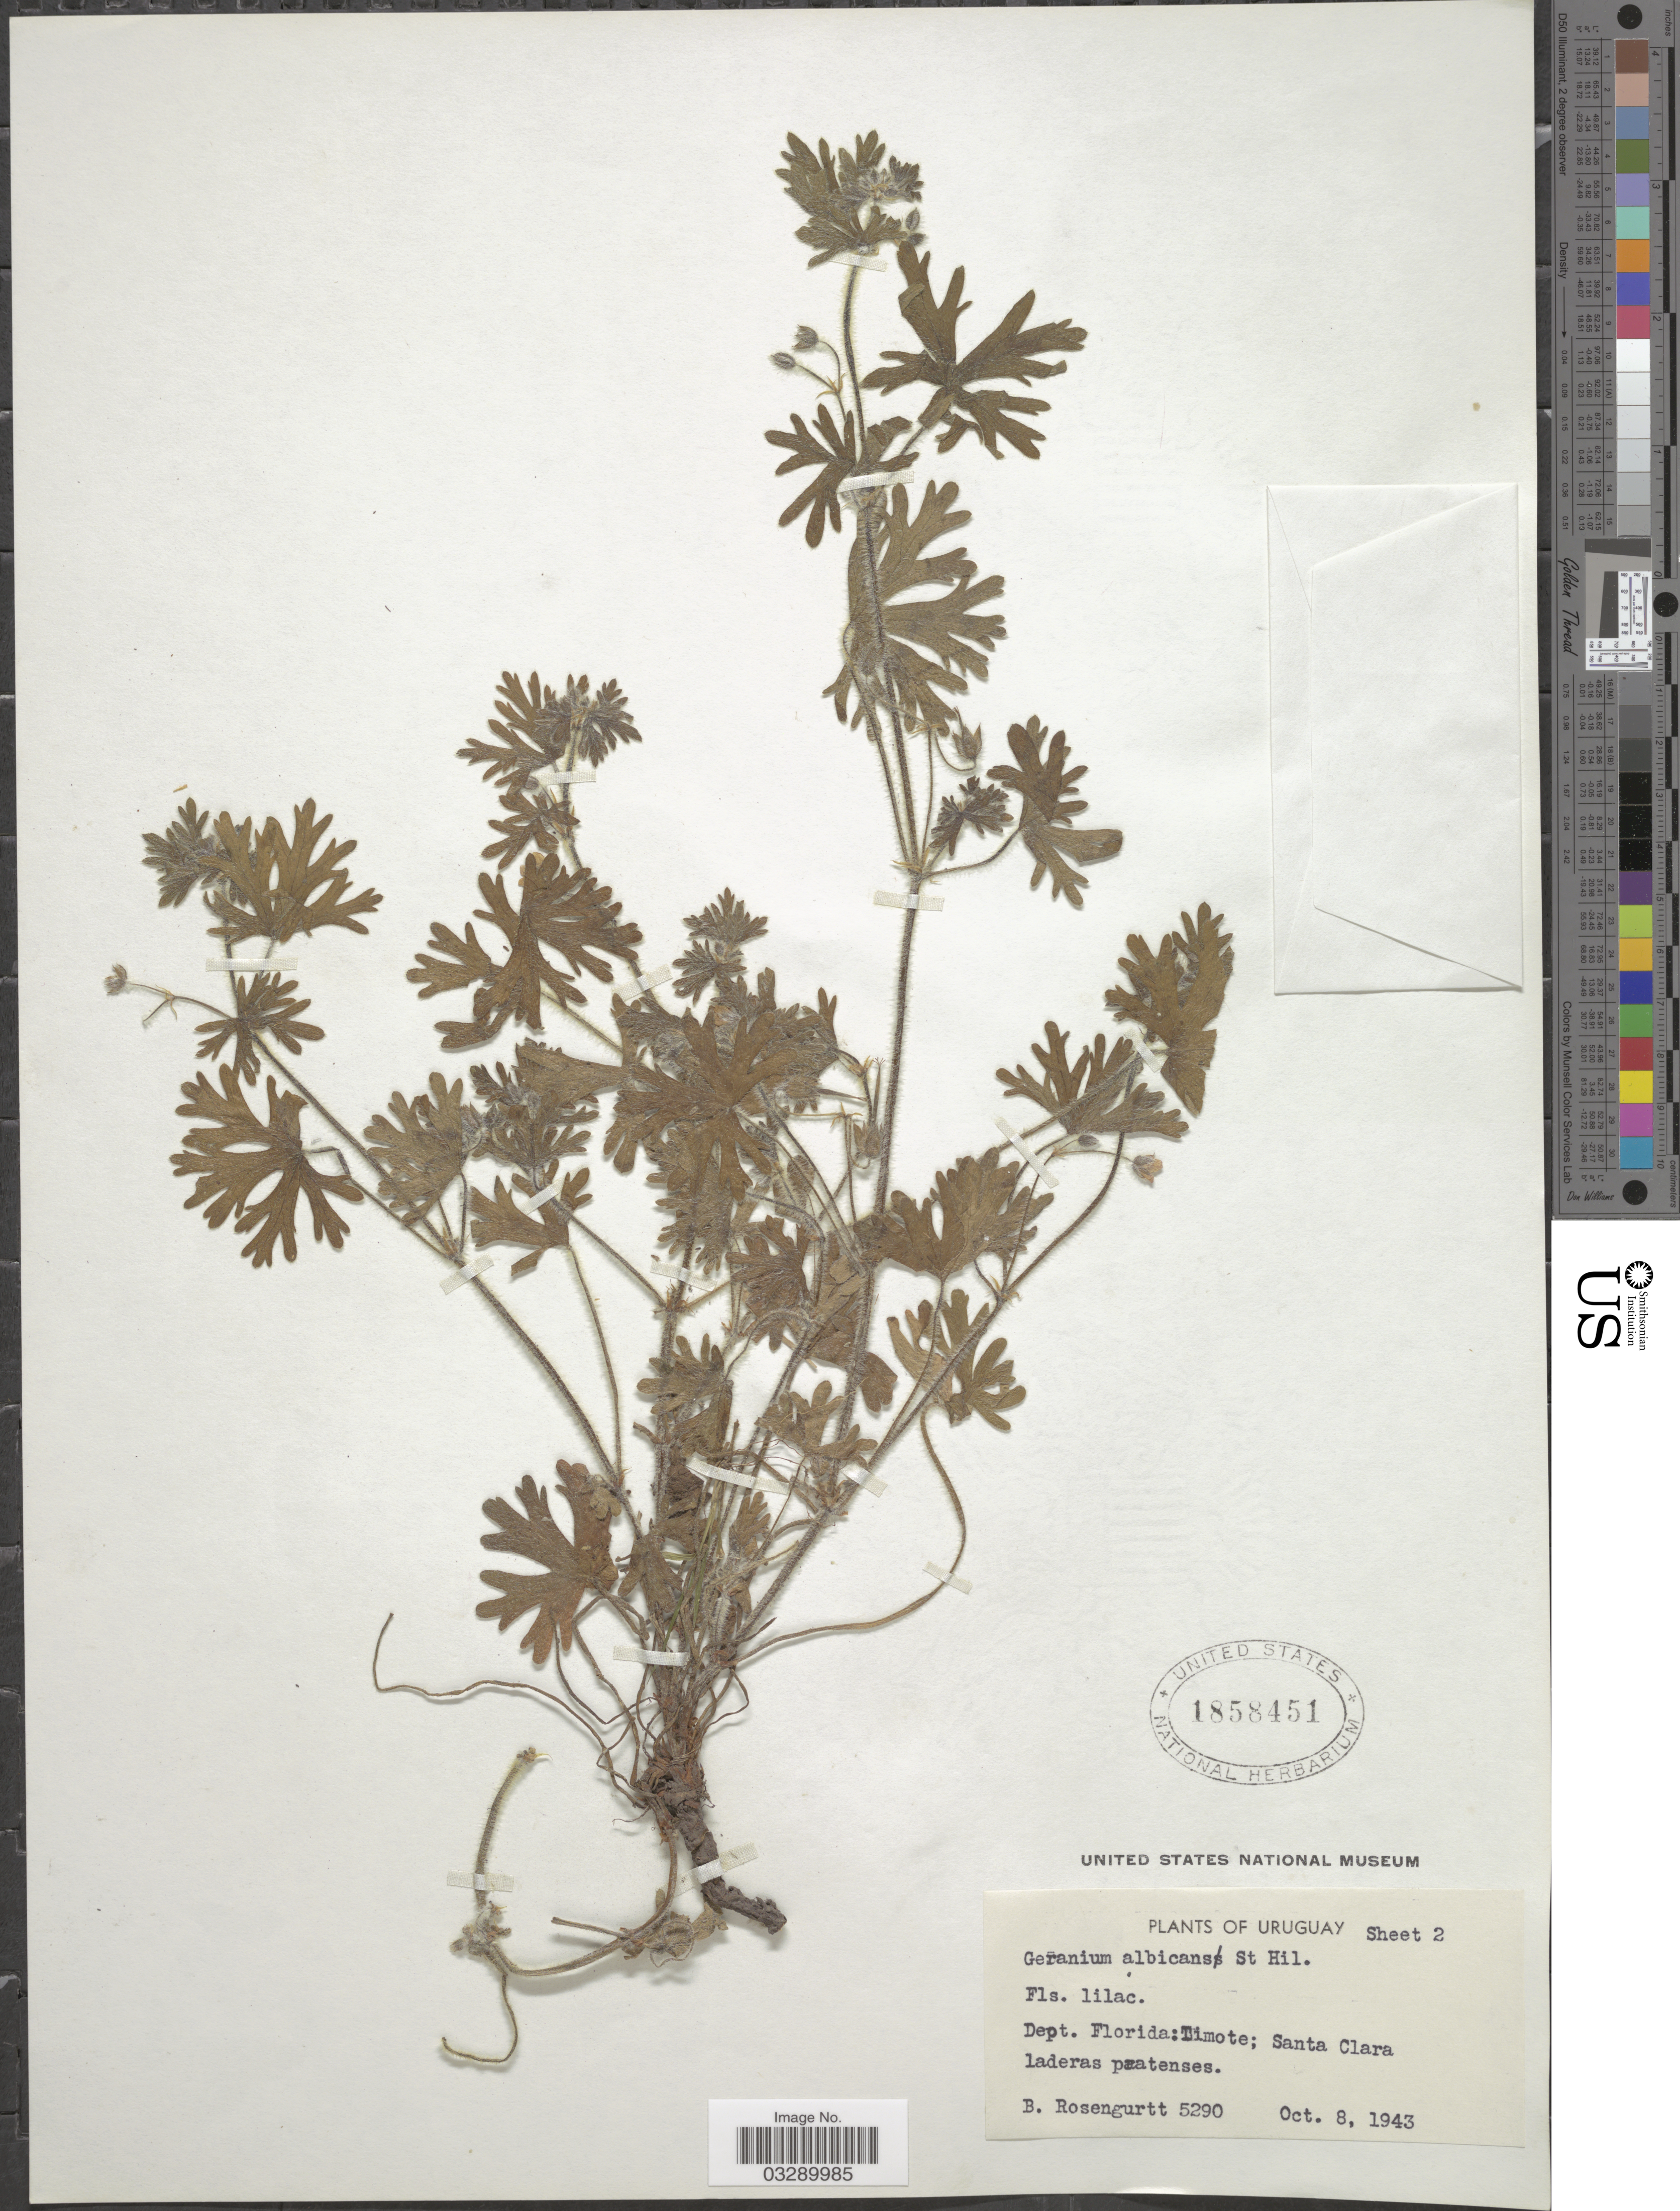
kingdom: Plantae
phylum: Tracheophyta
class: Magnoliopsida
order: Geraniales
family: Geraniaceae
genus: Geranium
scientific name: Geranium albicans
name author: A. St.-Hil.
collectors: B. Rosengurtt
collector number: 5290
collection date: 1943-10-08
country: Uruguay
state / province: Florida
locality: Dept. Florida: Timote; Santa Clara.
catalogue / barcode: US 1858451